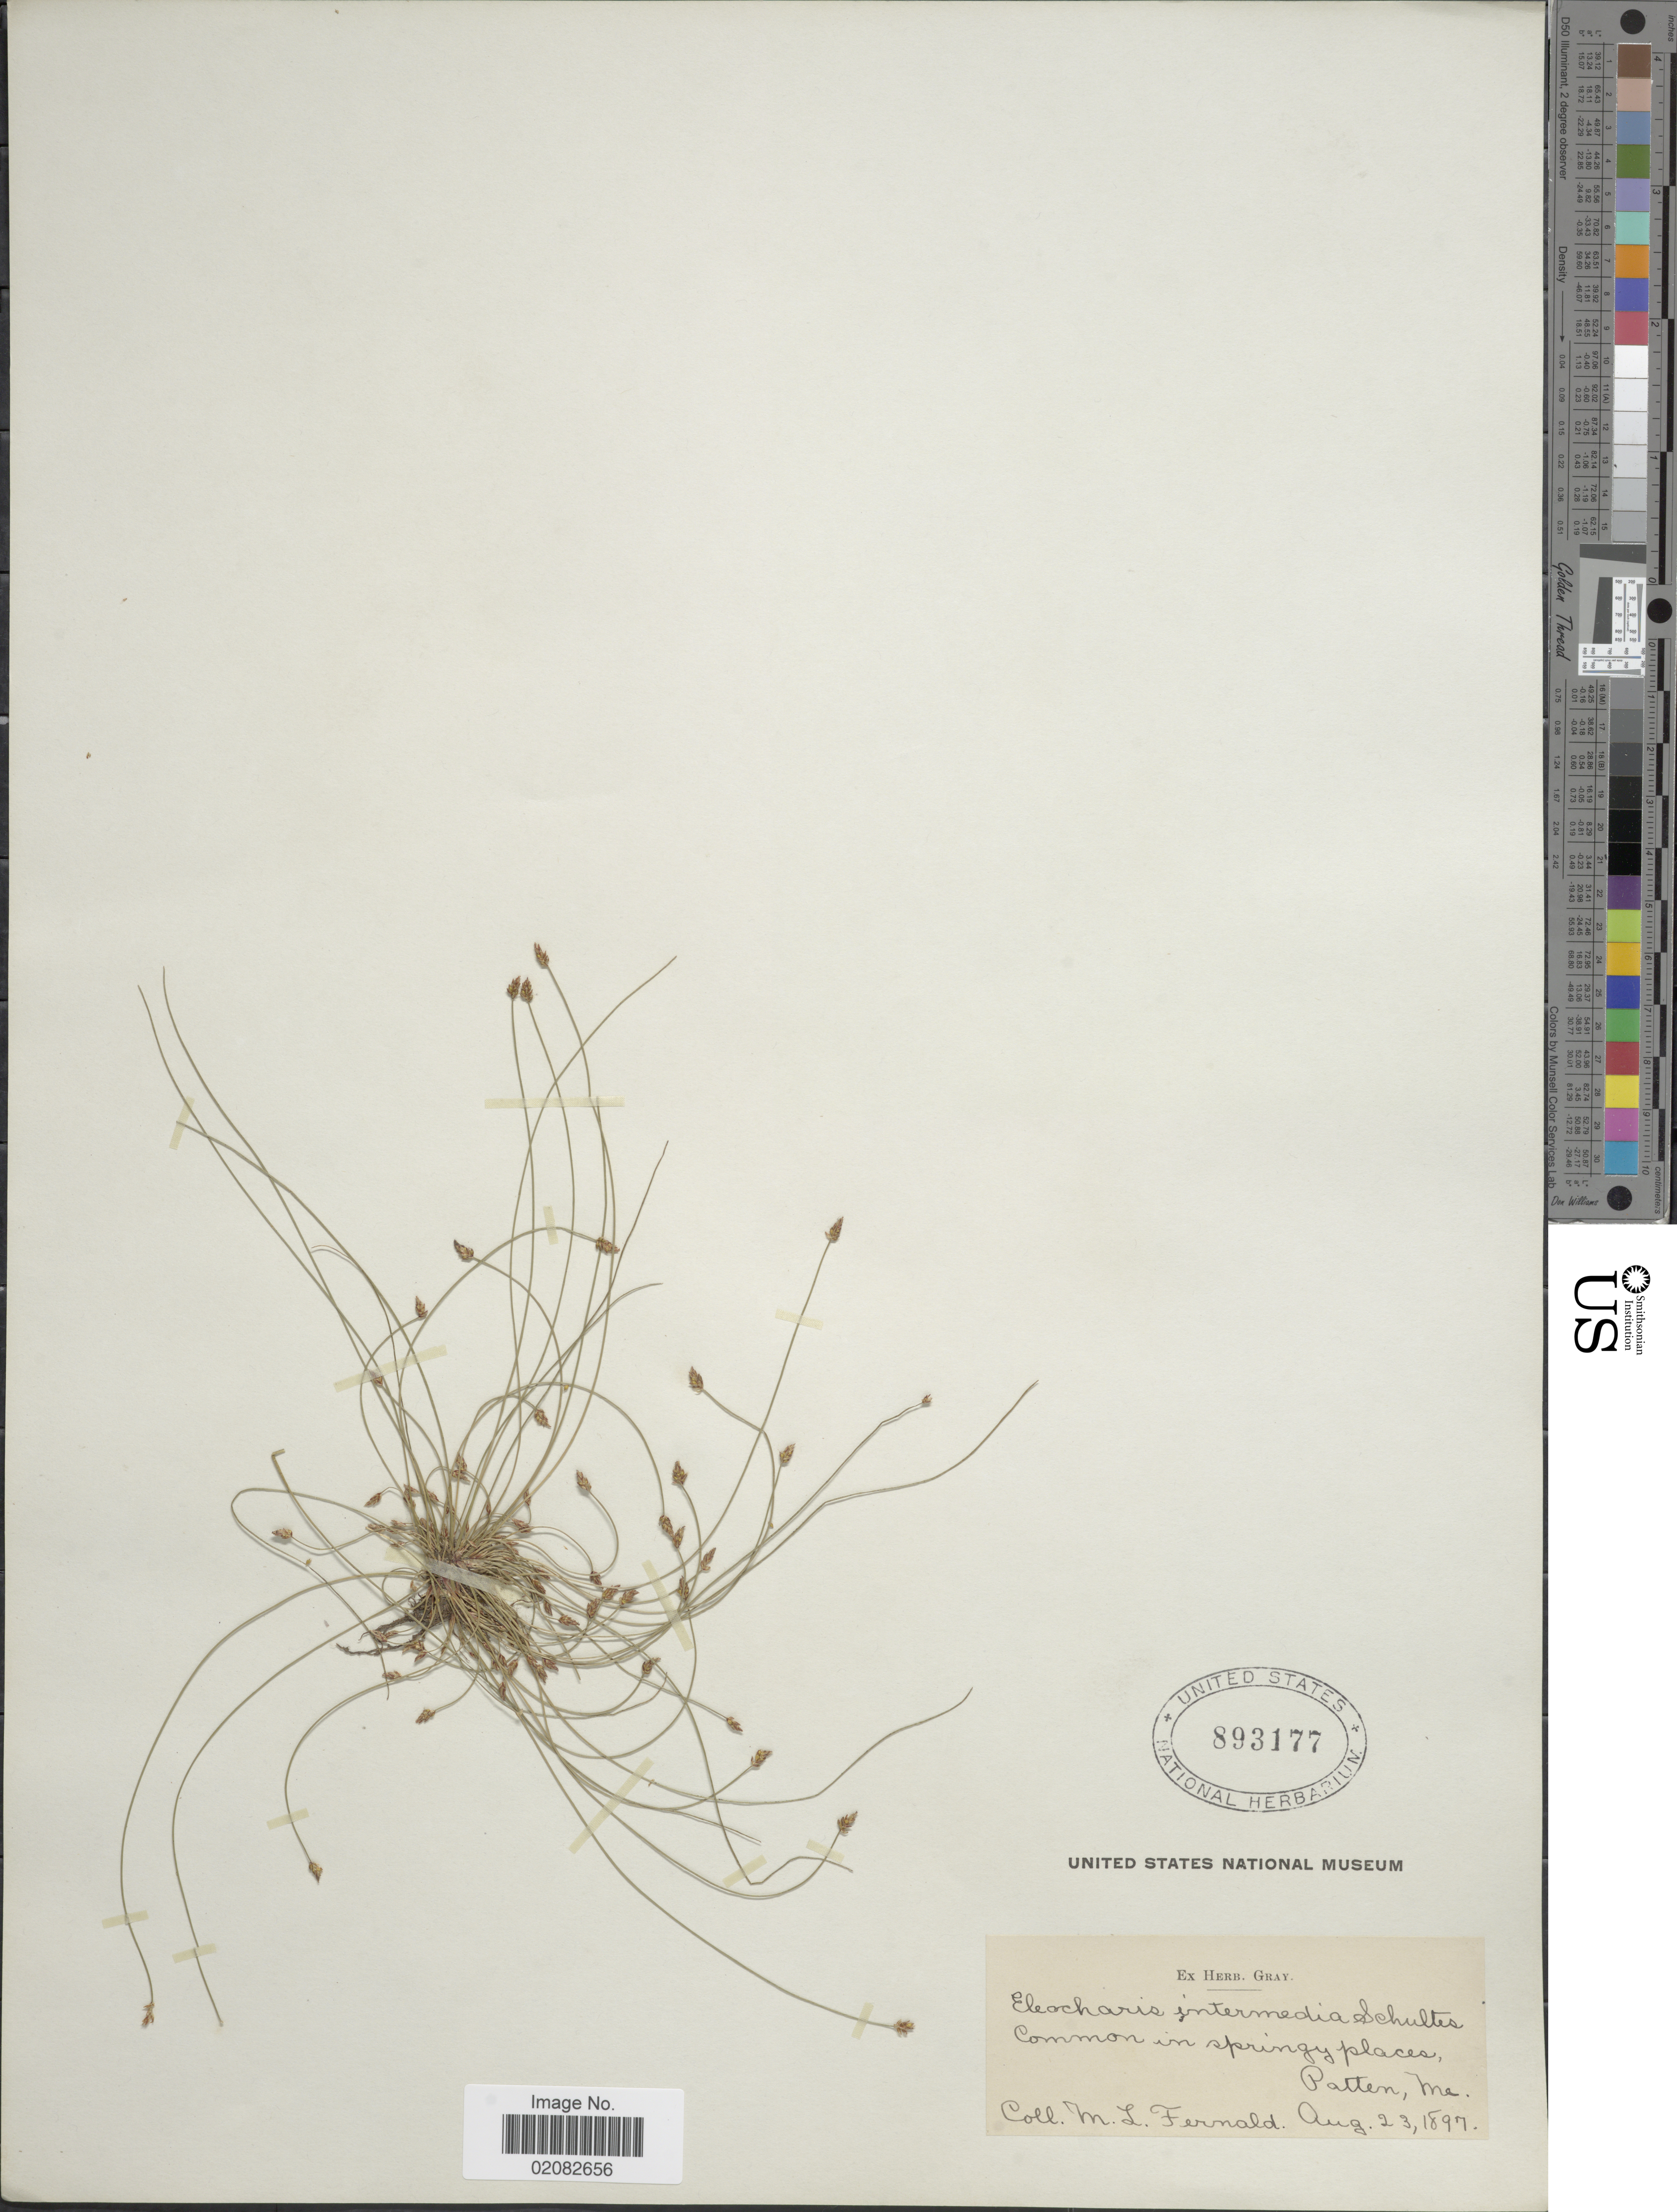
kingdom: Plantae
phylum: Tracheophyta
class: Liliopsida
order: Poales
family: Cyperaceae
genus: Eleocharis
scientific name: Eleocharis intermedia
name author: Schult.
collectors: M. L. Fernald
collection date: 1897-08-23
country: United States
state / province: Maine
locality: Patten, Me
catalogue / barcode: US 893177